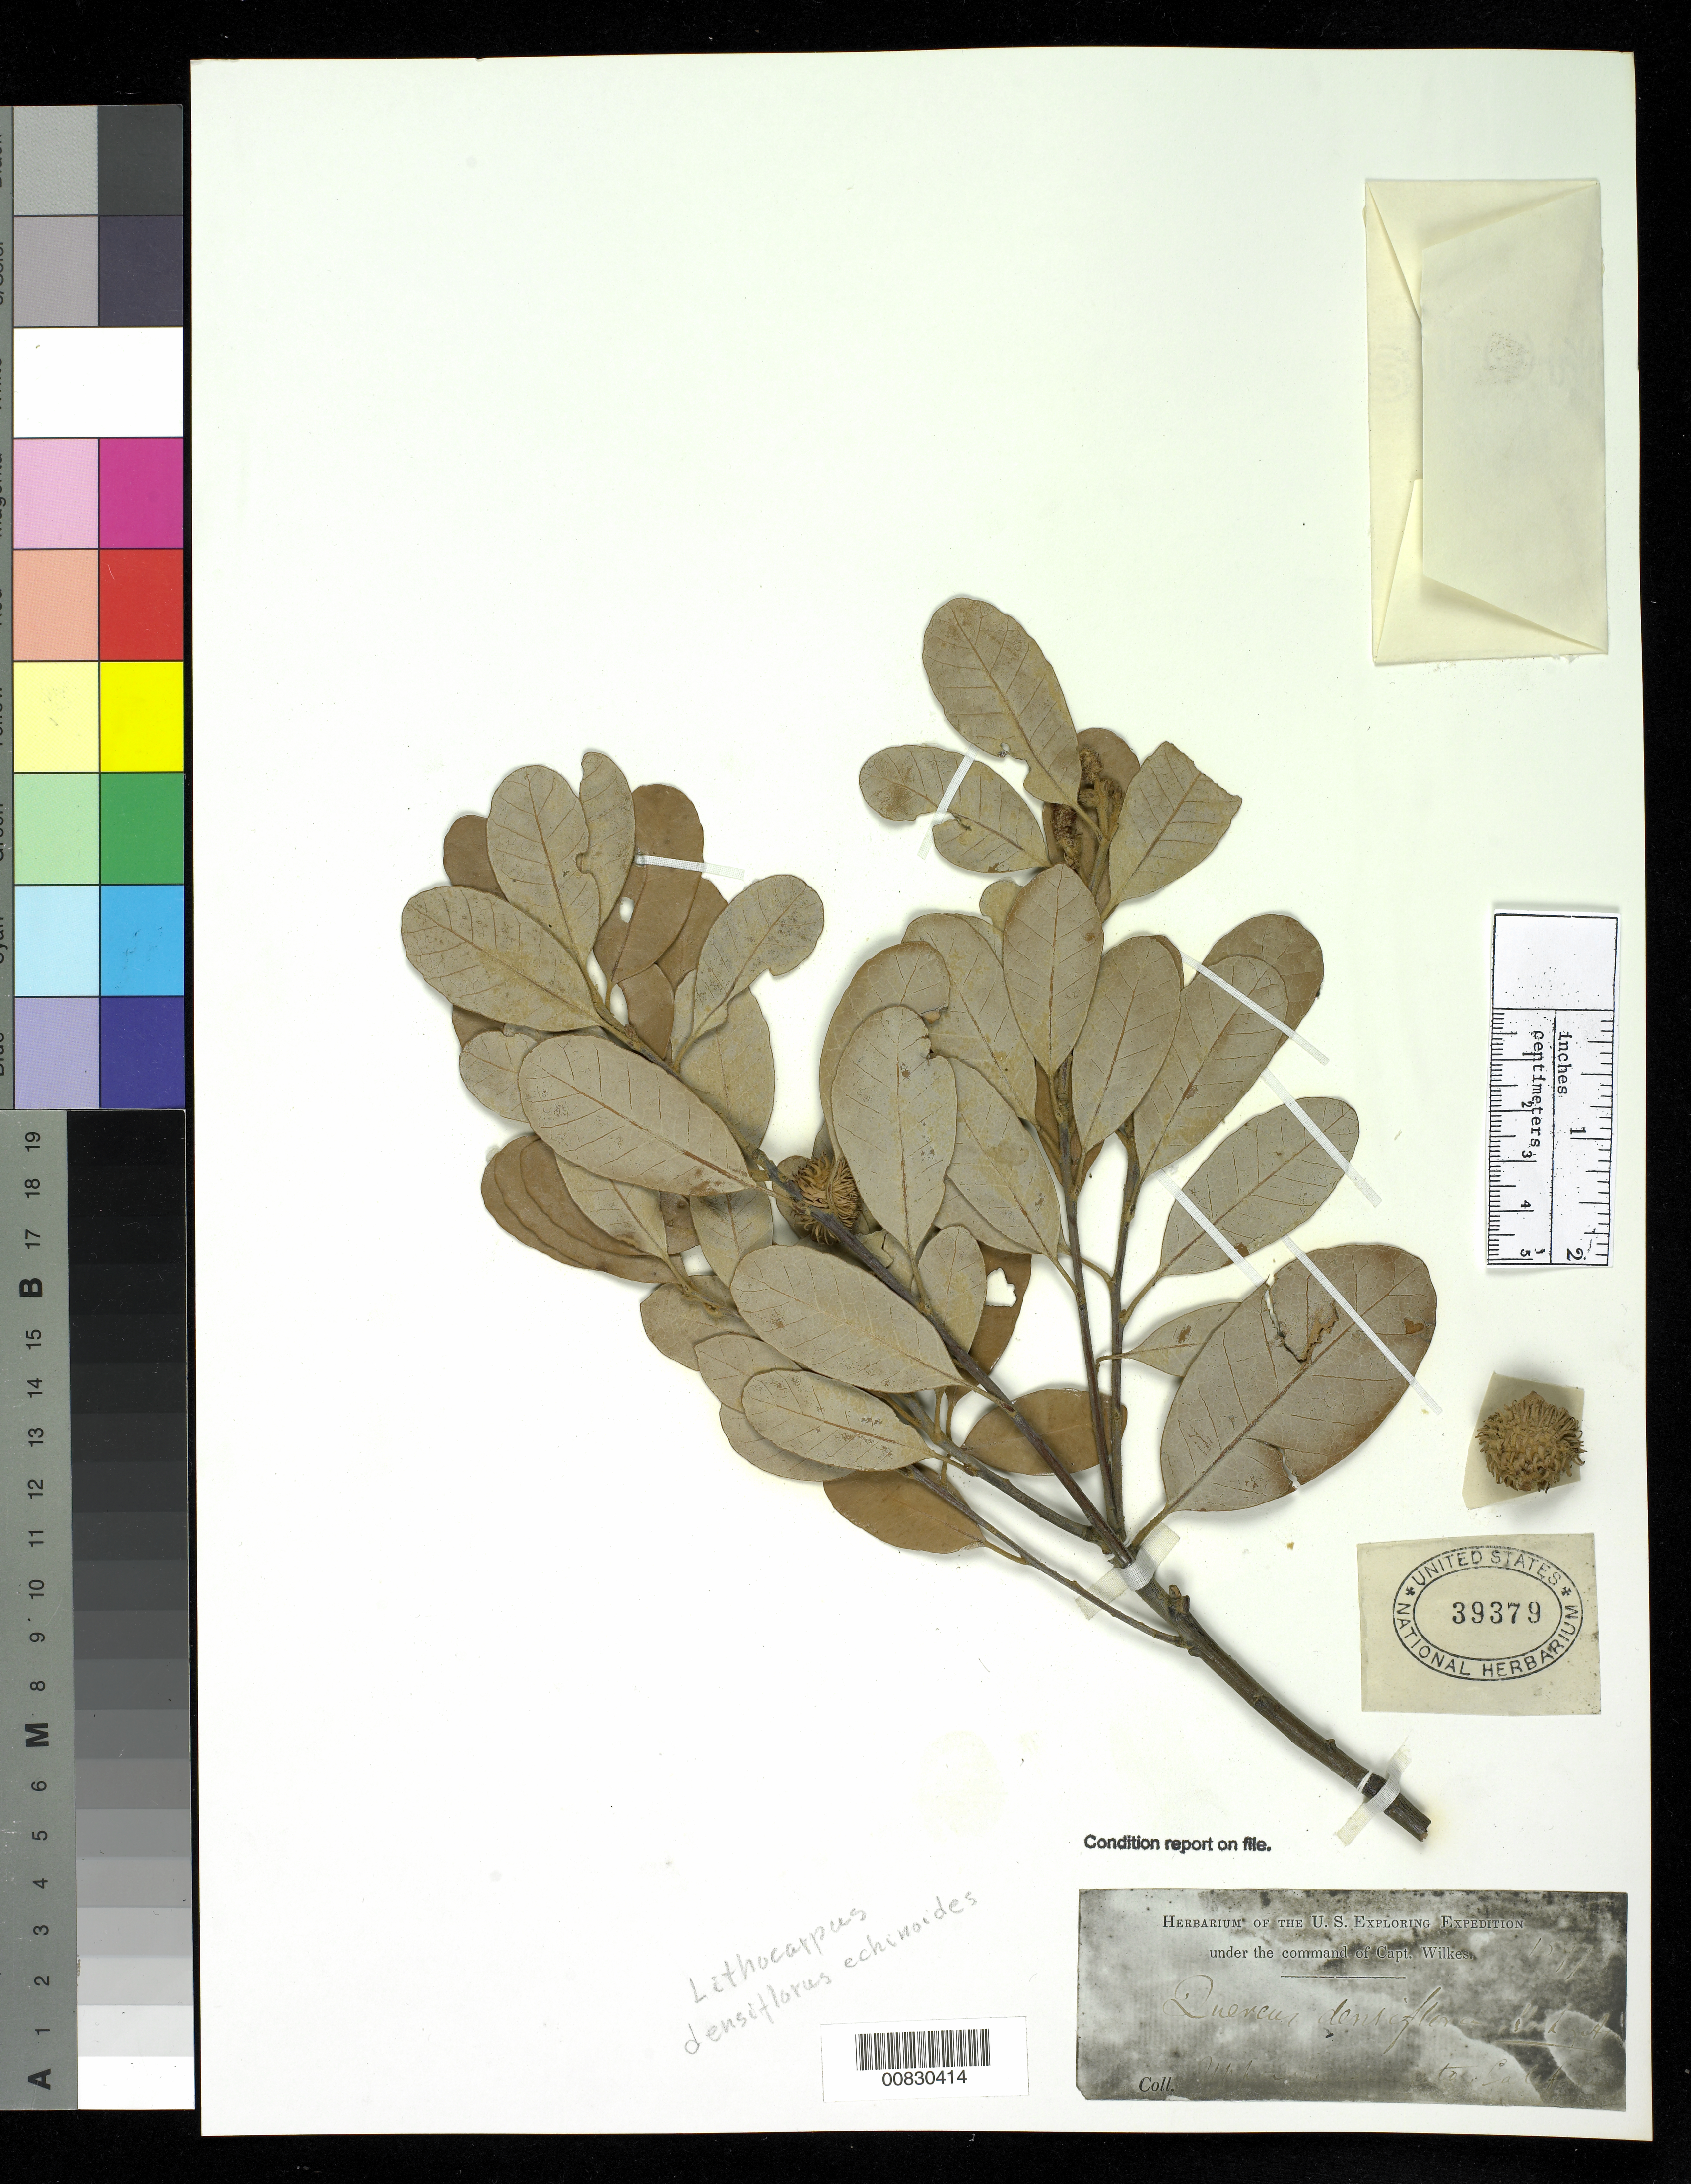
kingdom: Plantae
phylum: Tracheophyta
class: Magnoliopsida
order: Fagales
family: Fagaceae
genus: Notholithocarpus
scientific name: Notholithocarpus densiflorus var. densiflorus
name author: (Hook. & Arn.) P. S. Manos et al.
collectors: Wilkes Explor. Exped.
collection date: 1838/1842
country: United States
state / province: California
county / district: Sacramento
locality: Upper Sacramento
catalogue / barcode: US 39379